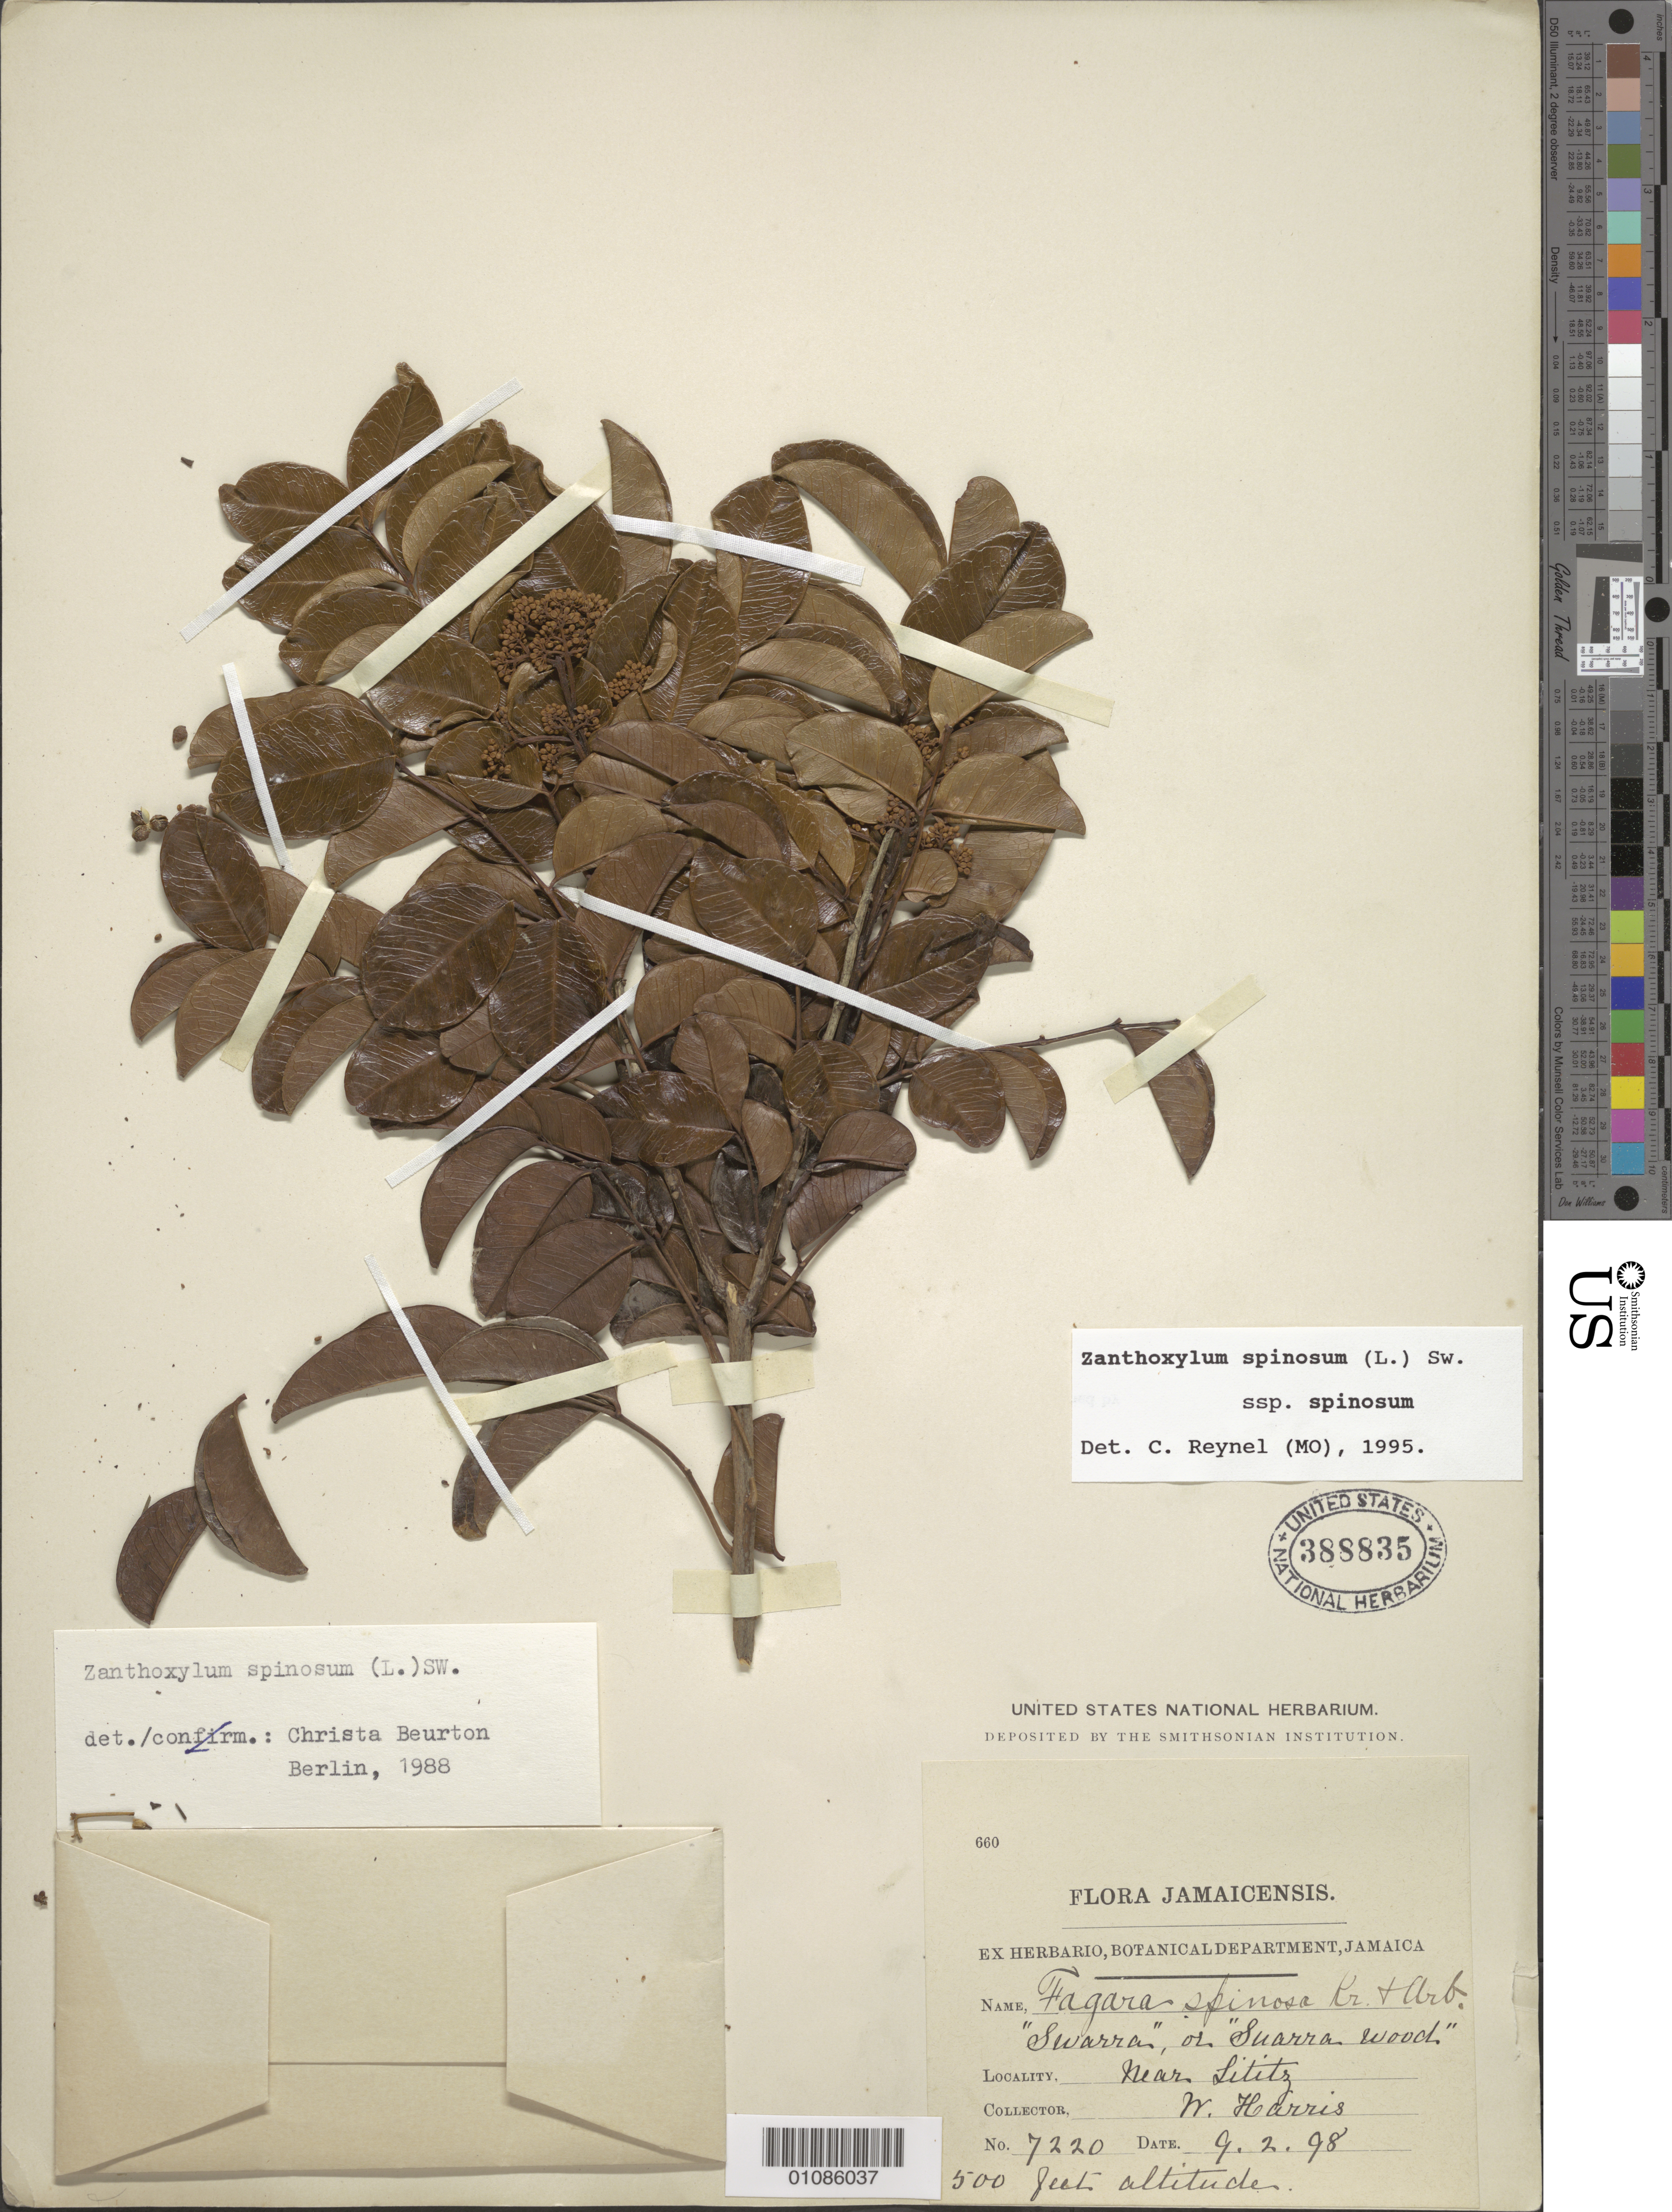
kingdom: Plantae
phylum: Tracheophyta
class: Magnoliopsida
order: Sapindales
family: Rutaceae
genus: Zanthoxylum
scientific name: Zanthoxylum spinosum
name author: (L.) Sw.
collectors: W. Harris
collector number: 7220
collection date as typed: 09 Feb 1998 or 02 Sep 1998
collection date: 1998-02-09 or 1998-09-02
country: Jamaica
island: Jamaica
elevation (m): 152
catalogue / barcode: US 388835